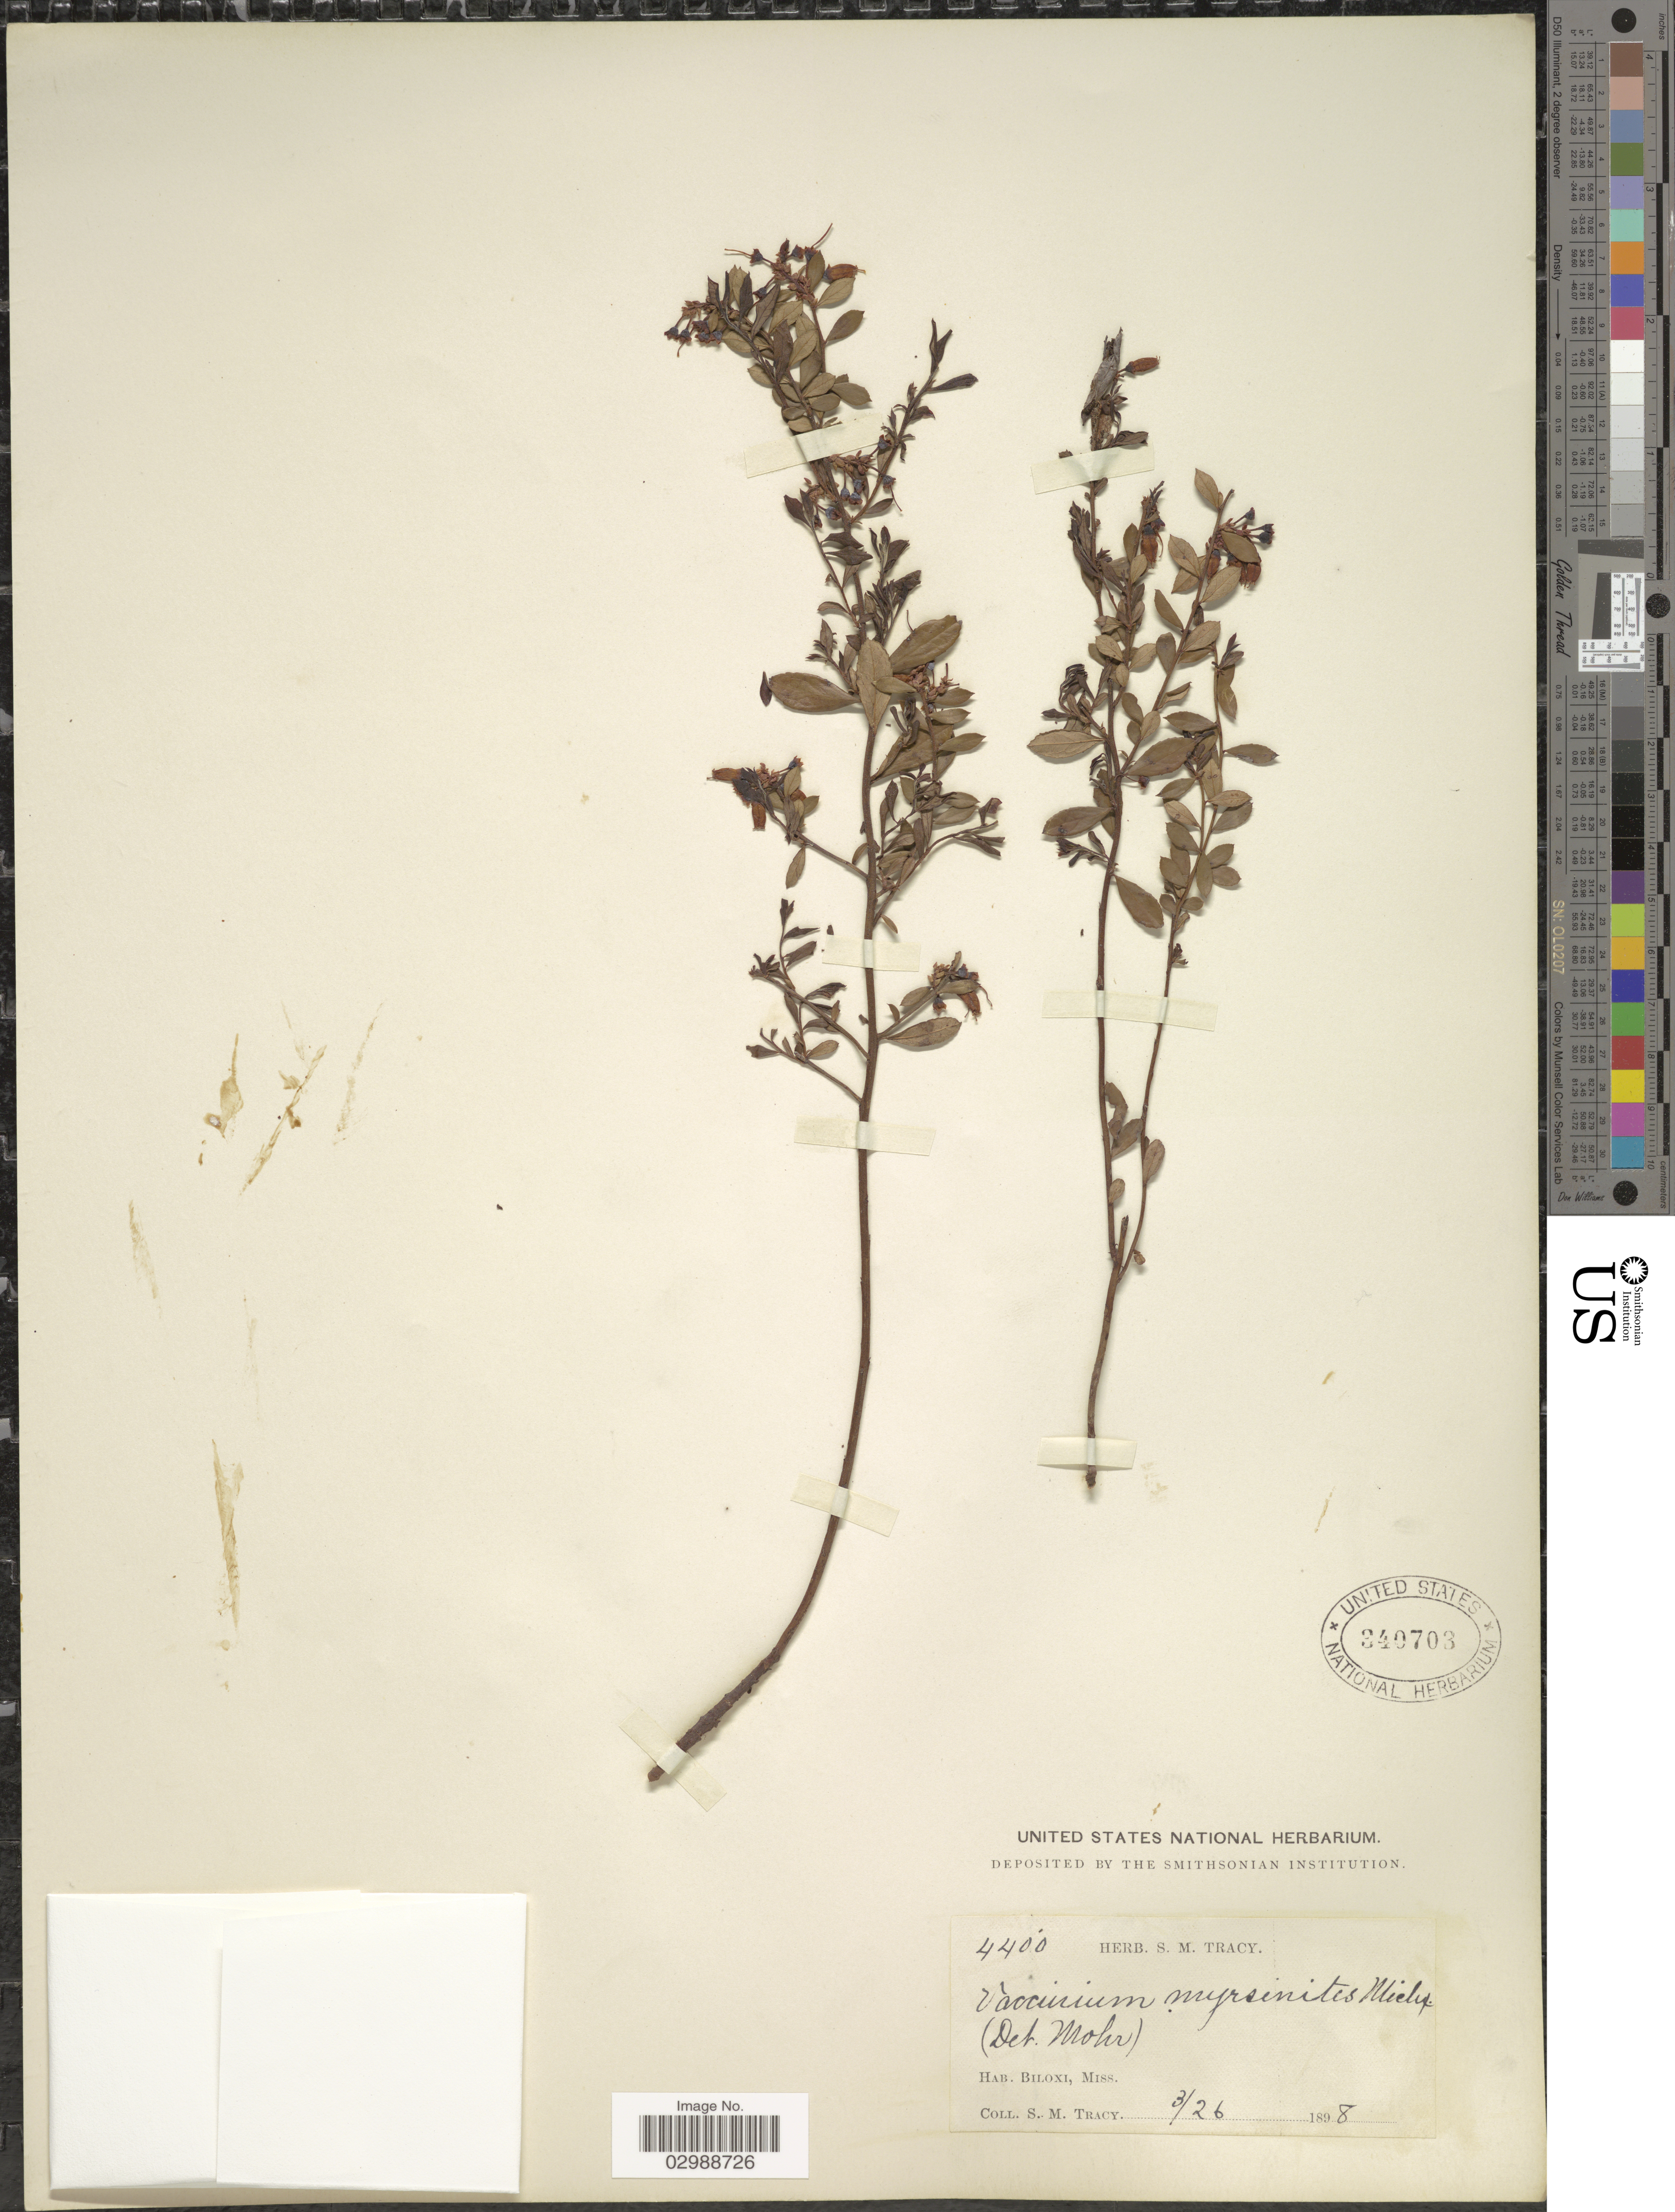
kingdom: Plantae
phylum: Tracheophyta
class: Magnoliopsida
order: Ericales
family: Ericaceae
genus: Vaccinium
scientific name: Vaccinium myrsinites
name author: Lam.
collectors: S. M. Tracy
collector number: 4400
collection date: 1898-03-26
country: United States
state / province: Mississippi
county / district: Harrison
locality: Biloxi, Miss.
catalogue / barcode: US 340703